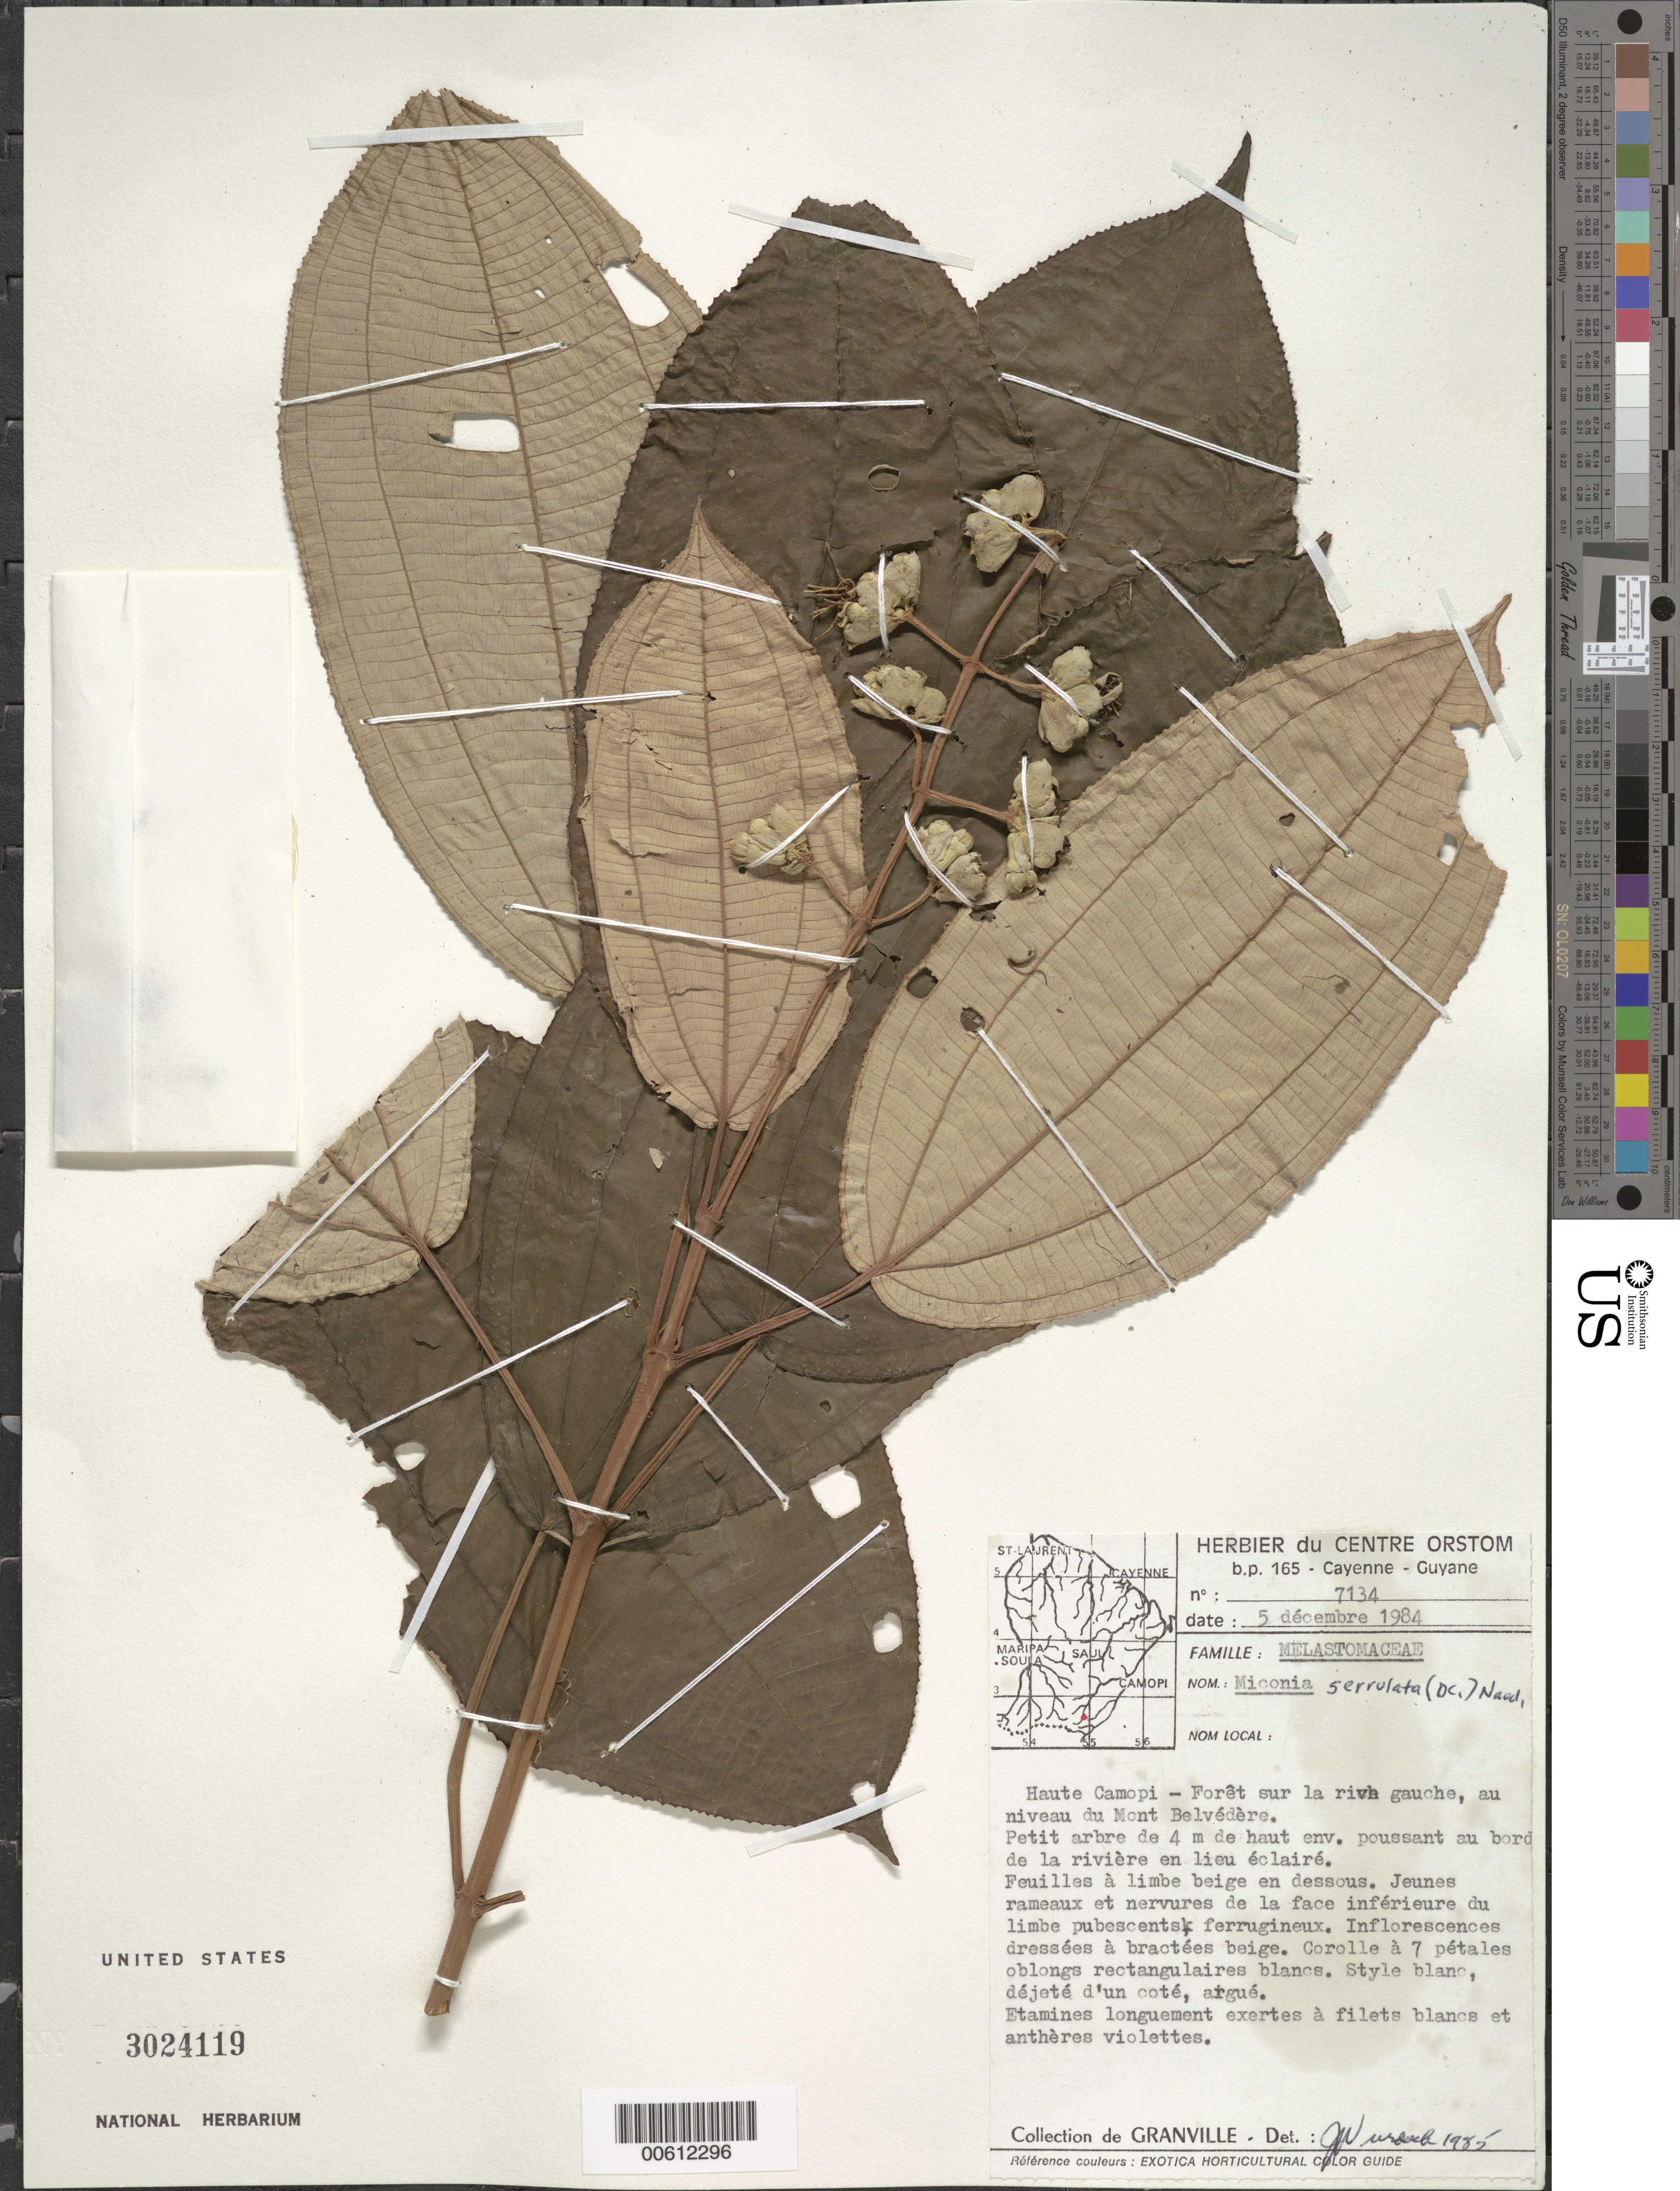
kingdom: Plantae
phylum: Tracheophyta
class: Magnoliopsida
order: Myrtales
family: Melastomataceae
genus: Miconia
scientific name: Miconia serrulata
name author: (DC.) Naudin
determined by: Wurdack, John J., (US), US (UNITED STATES)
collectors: J.-J. de Granville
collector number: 7134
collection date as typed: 5-Dec-84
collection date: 1984-12-05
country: French Guiana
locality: Mont Belvédère, haute Camopi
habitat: Foret sur la rive gauche; poussant au bord de la rivere en lieu eclaire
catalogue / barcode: US 3024119